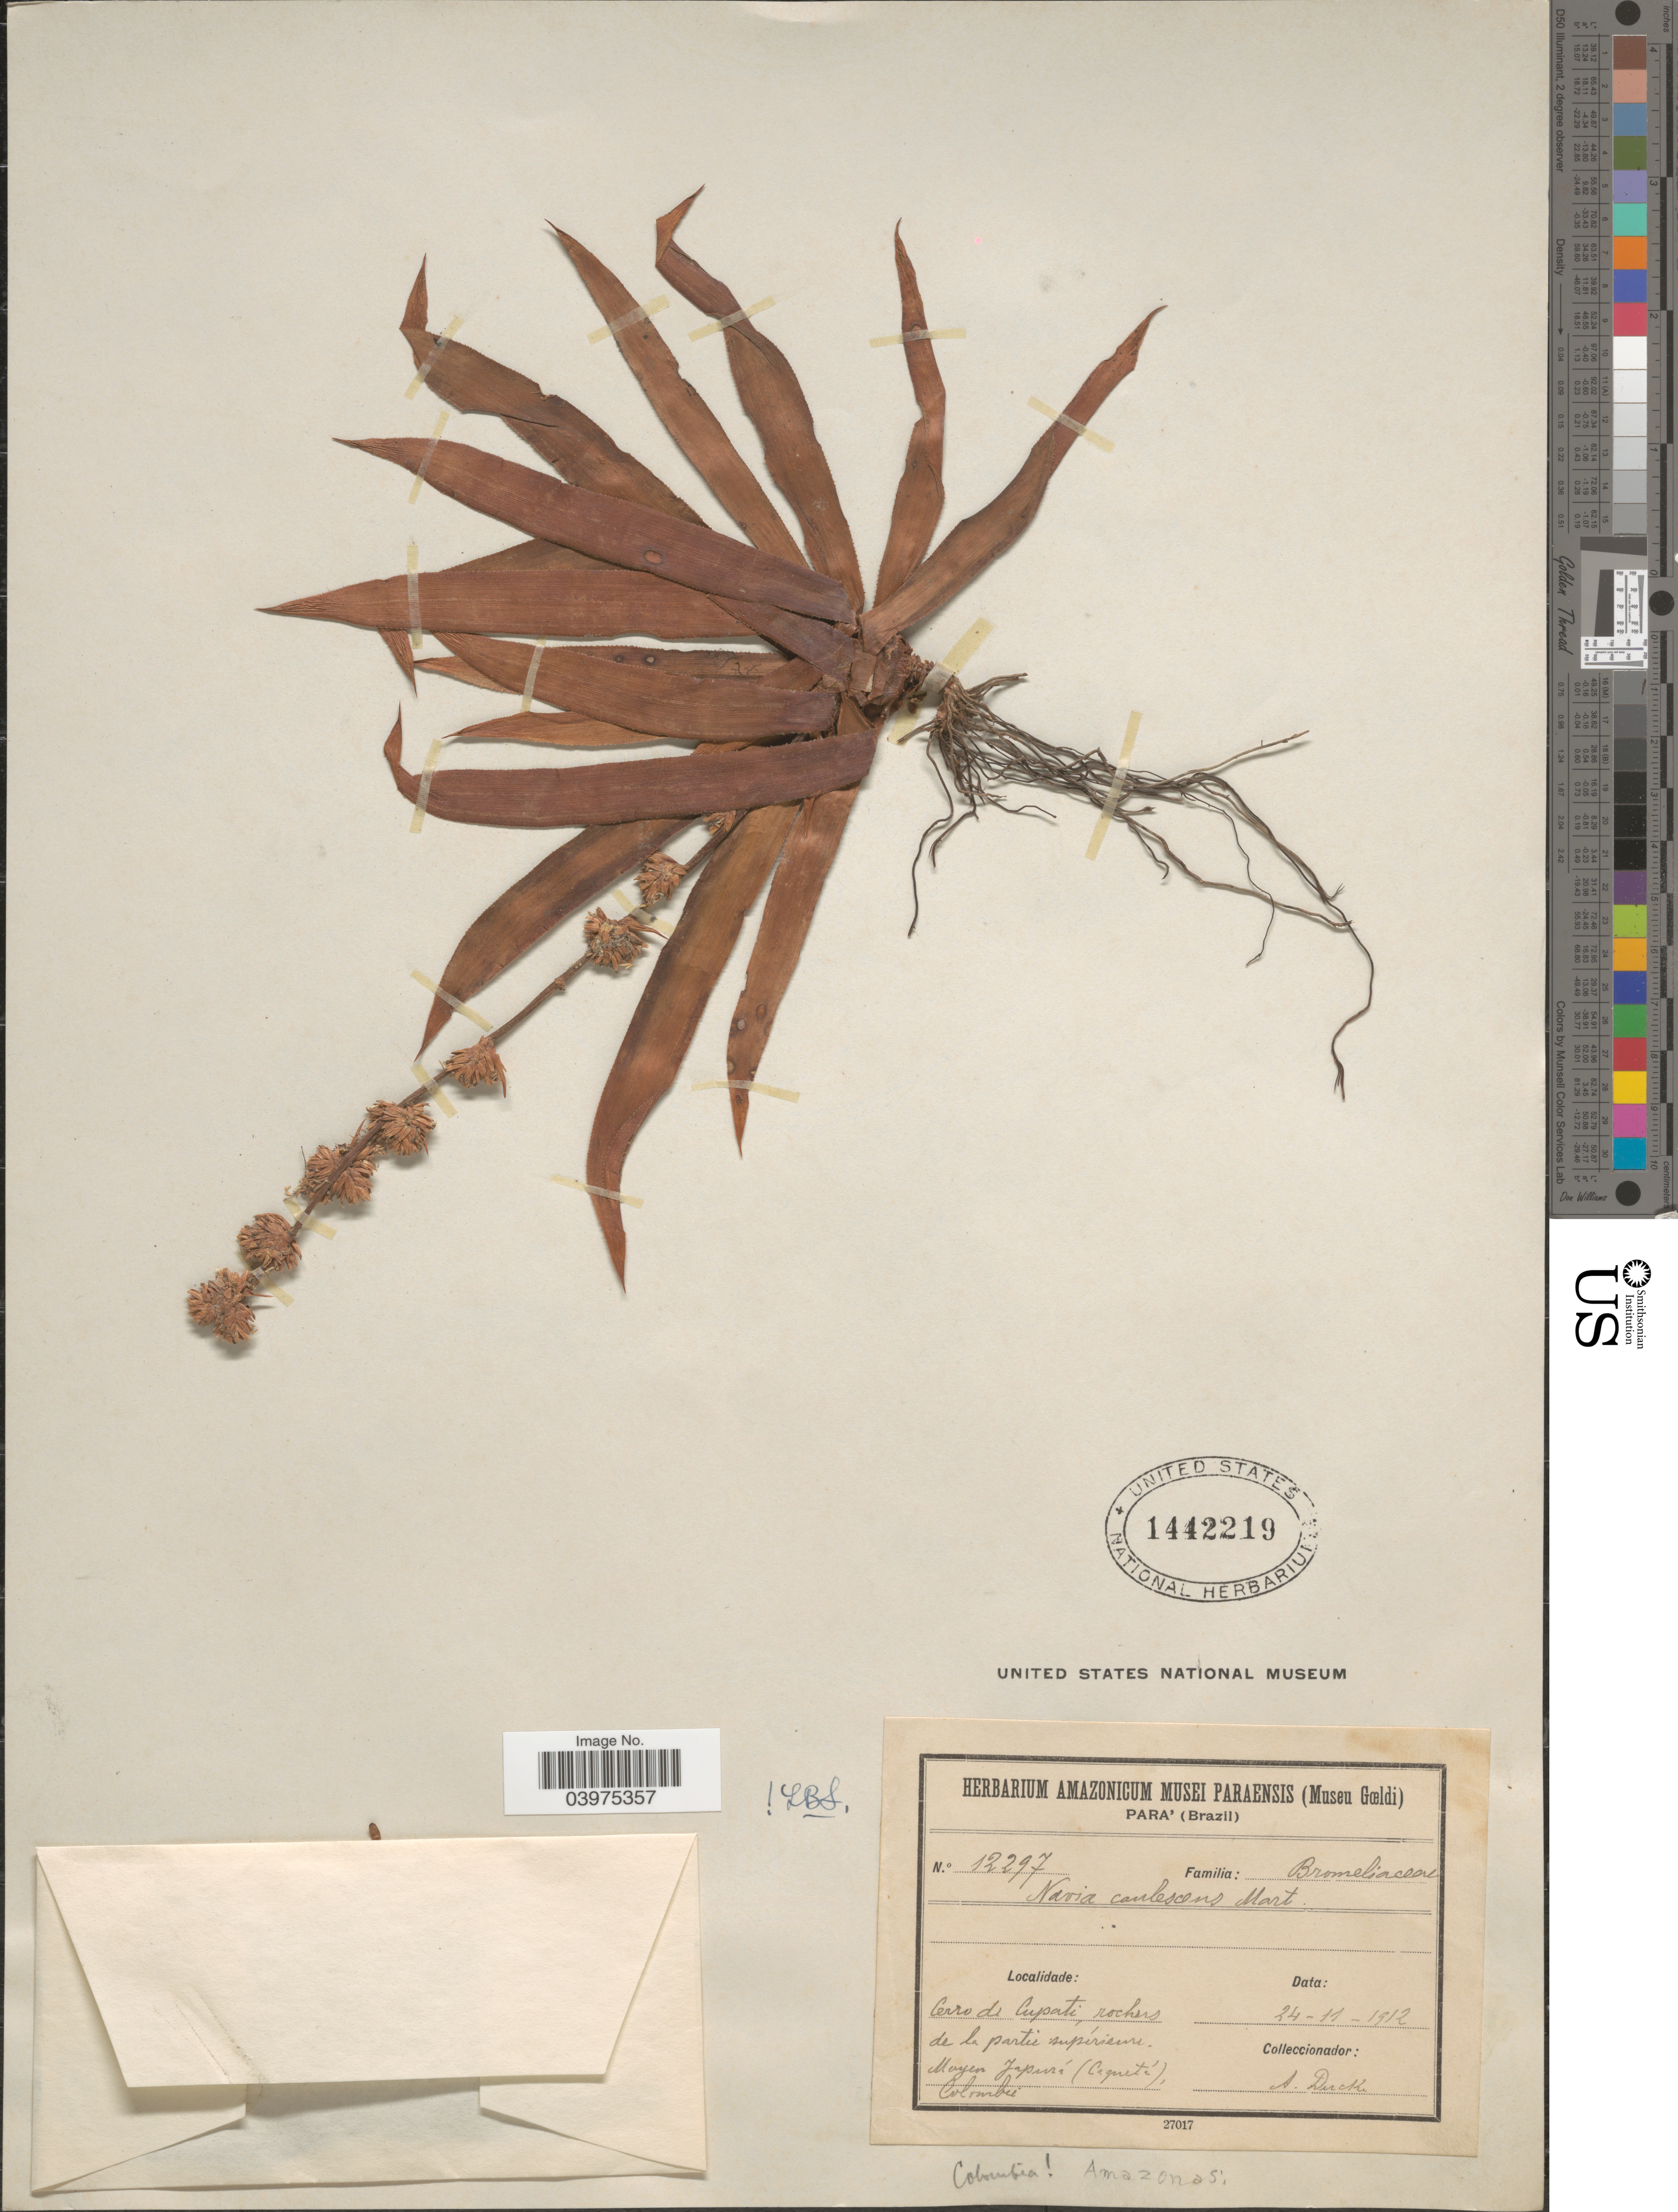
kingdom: Plantae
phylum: Tracheophyta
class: Liliopsida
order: Poales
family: Bromeliaceae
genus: Navia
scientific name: Navia caulescens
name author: Mart. ex Schult. & Schult. f.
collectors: A. Ducke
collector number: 12297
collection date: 1912-11-24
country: Colombia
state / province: Caquetá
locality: Cerro de Cupati, rochers de la partie supírsemi Mayen Japurá. Amazonas.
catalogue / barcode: US 1442219